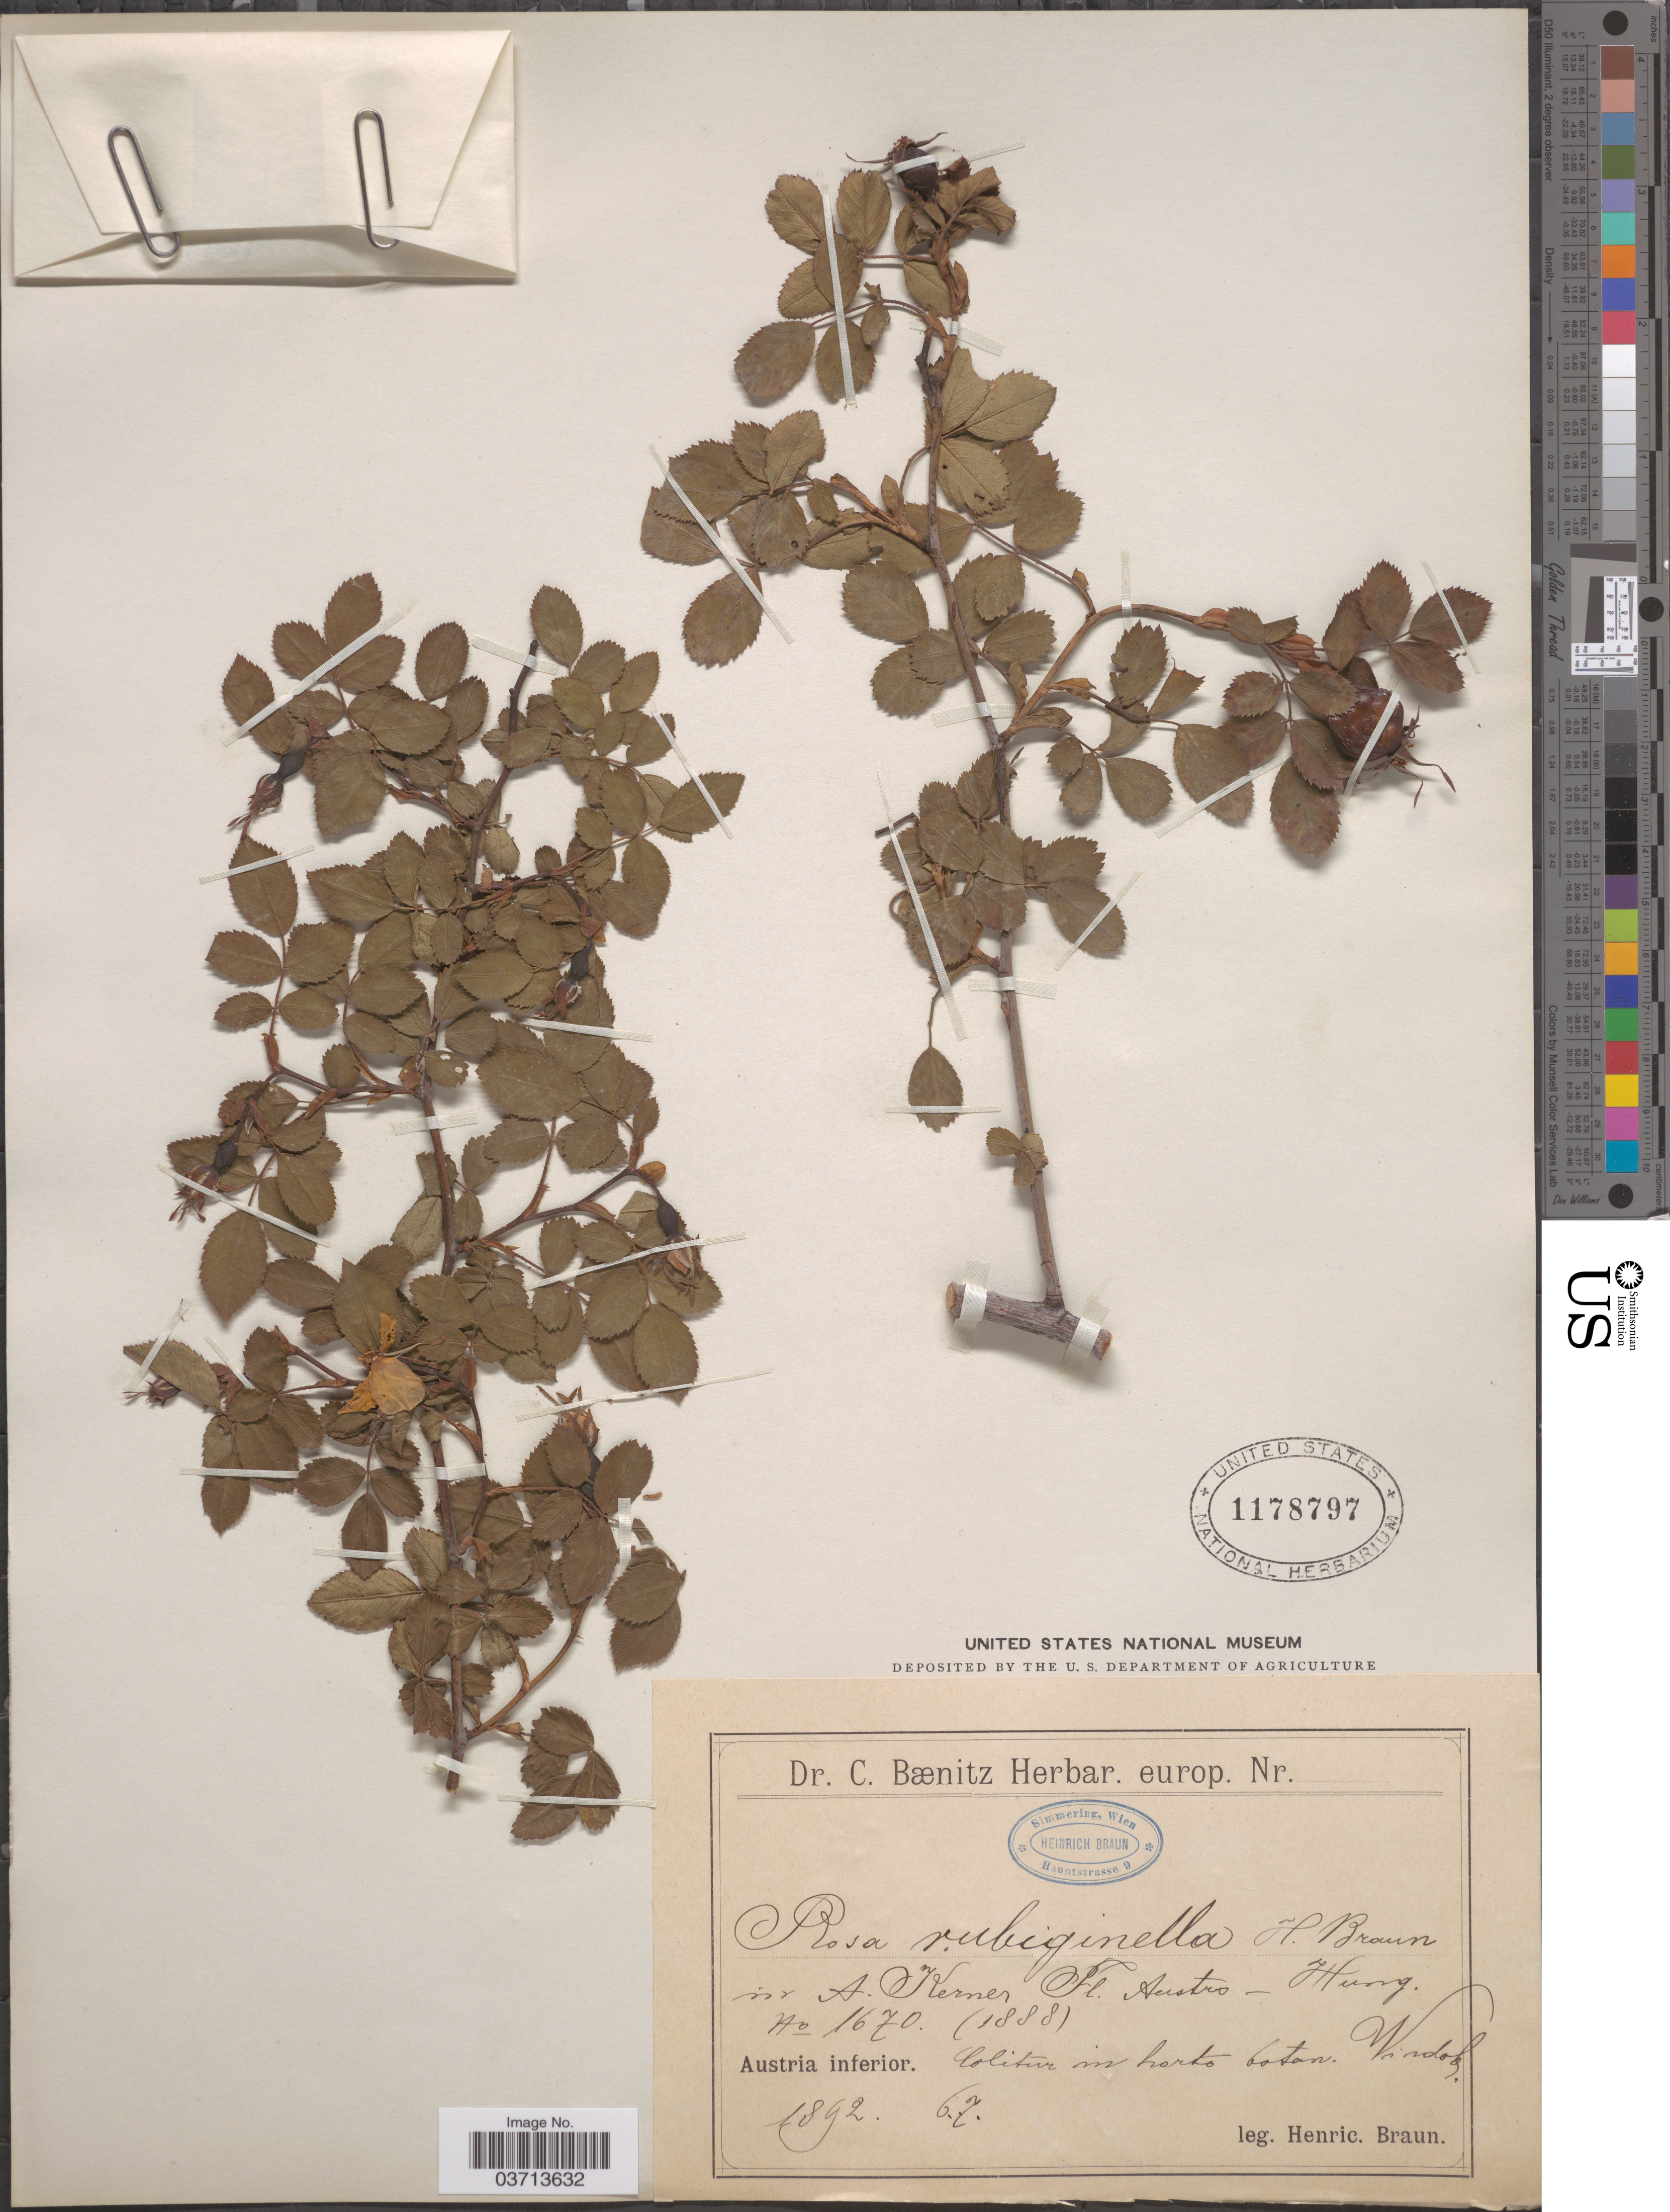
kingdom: Plantae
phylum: Tracheophyta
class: Magnoliopsida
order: Rosales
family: Rosaceae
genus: Rosa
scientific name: Rosa rubiginella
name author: Heinr. Braun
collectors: H. Braun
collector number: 1670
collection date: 1892-07-06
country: Austria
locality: In A. Kerner. Austro - Hung. Austria inferior. Colitur in horto Cotan. Vindof [interpreted].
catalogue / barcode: US 1178797